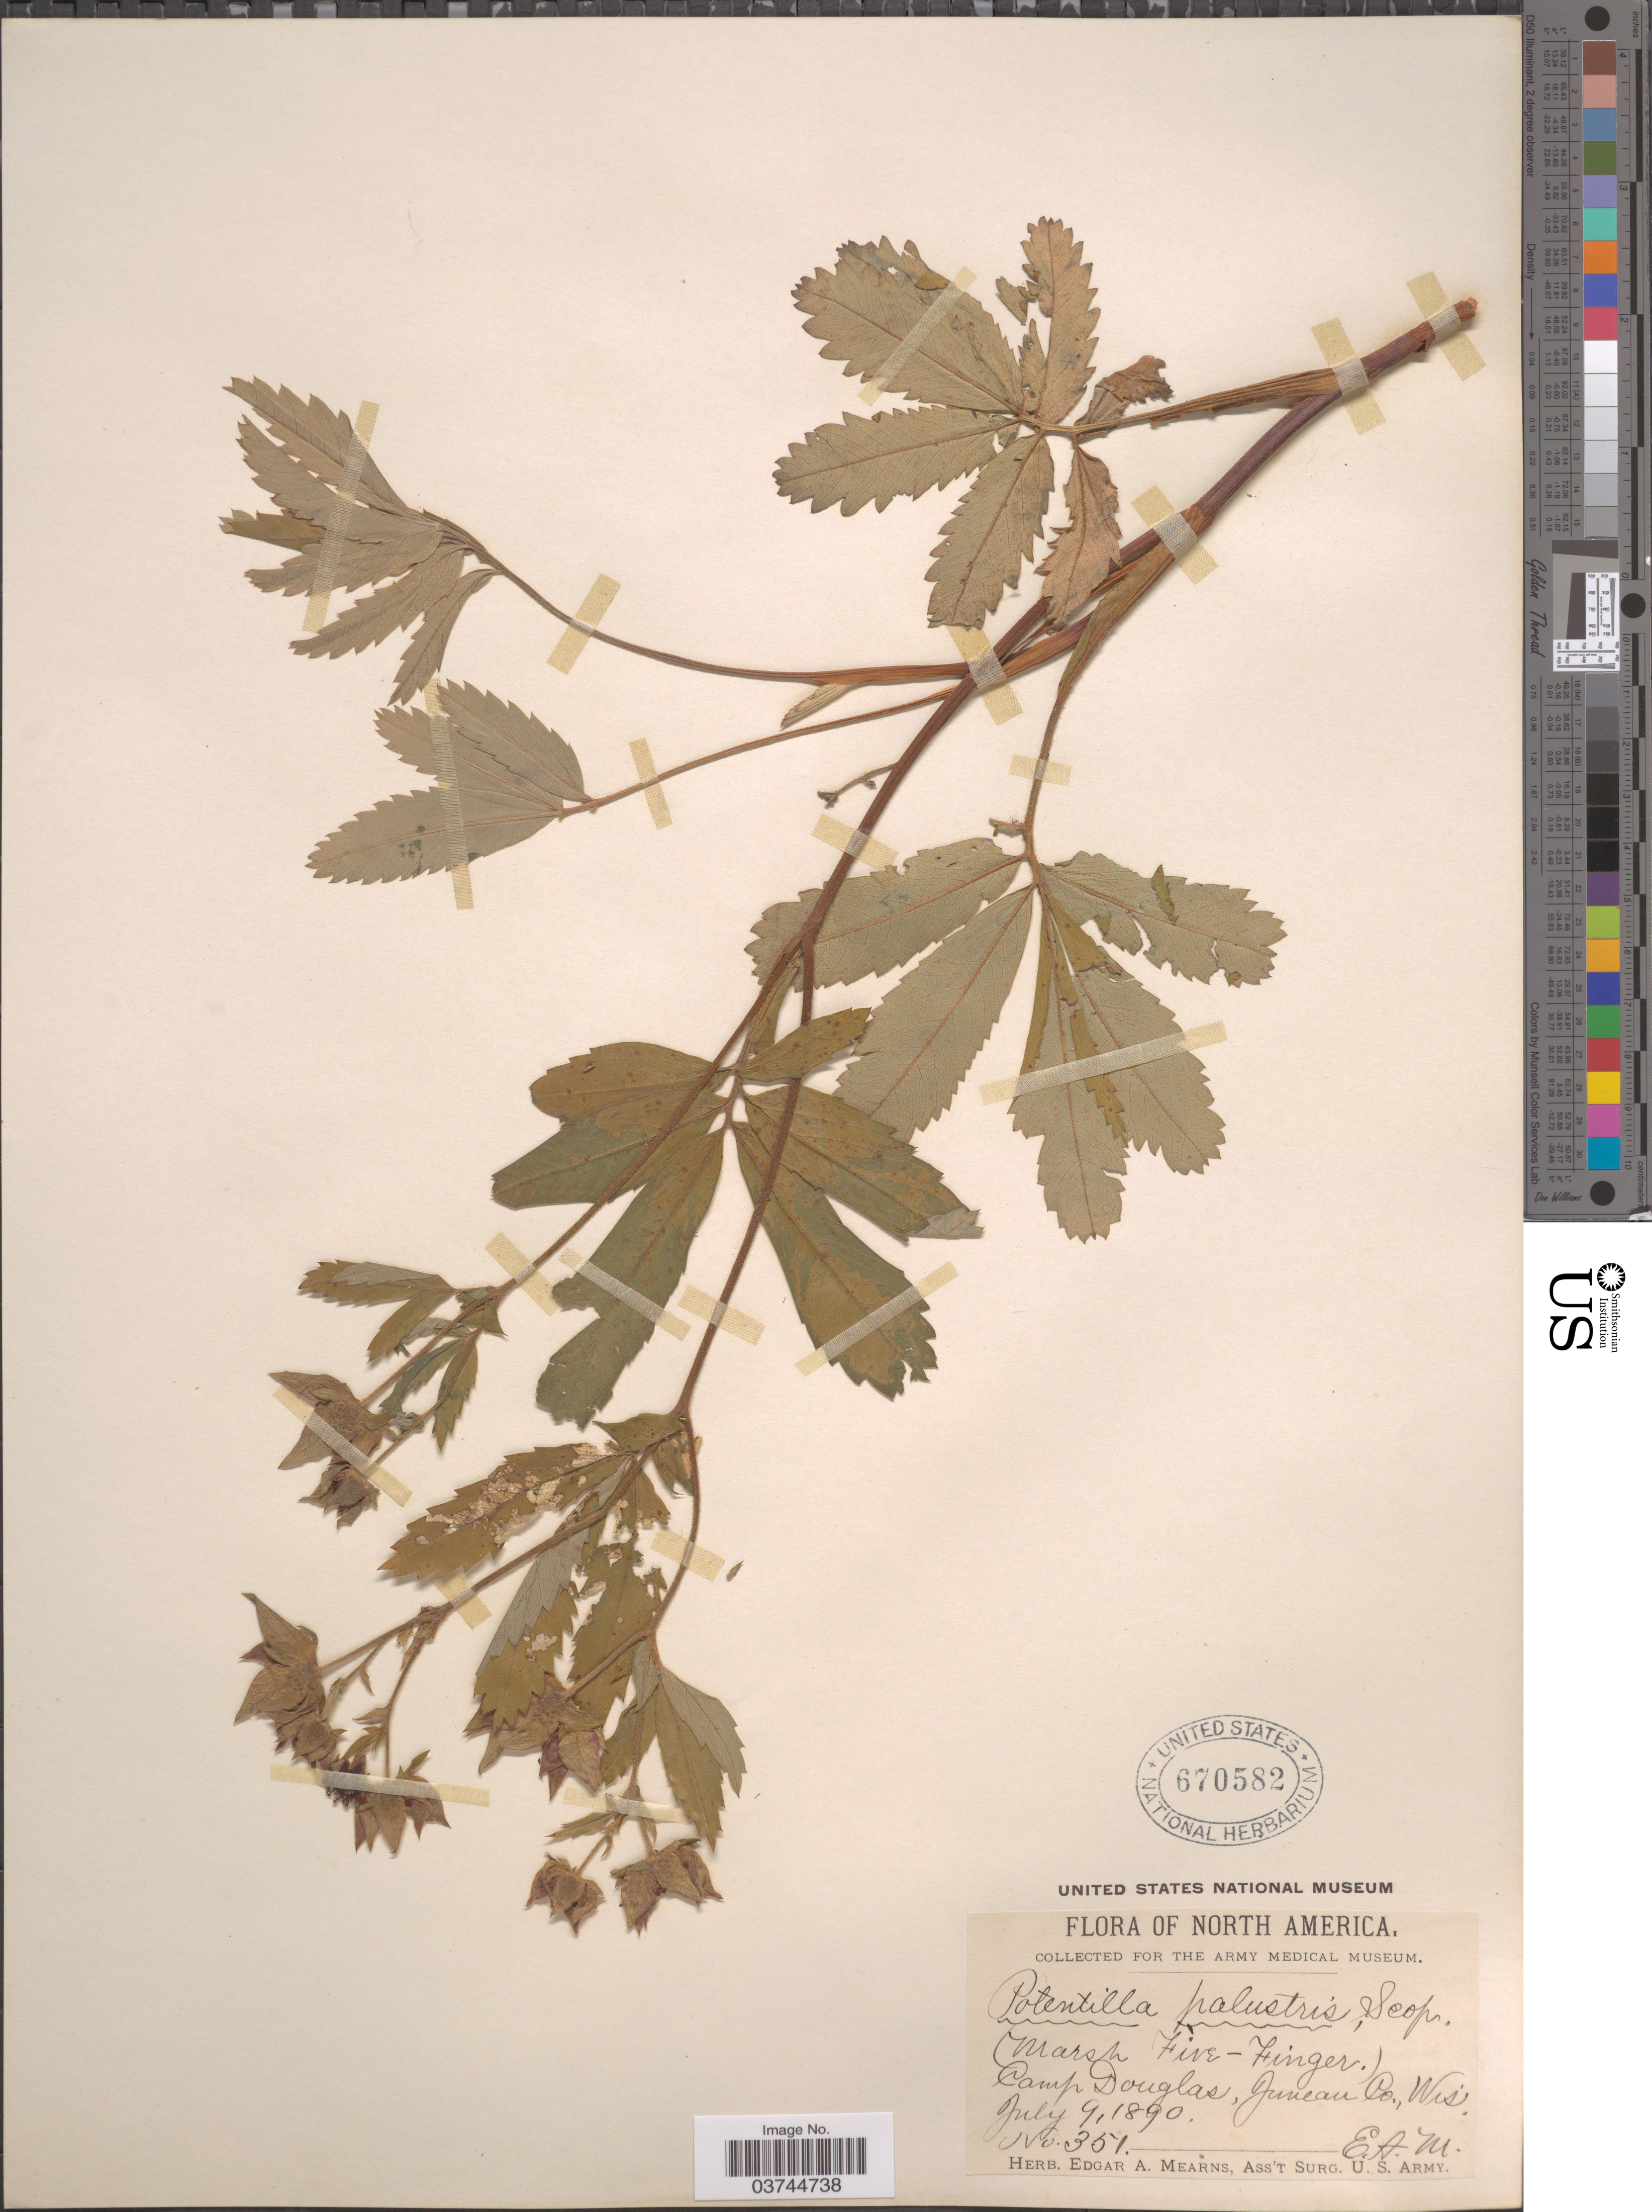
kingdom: Plantae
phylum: Tracheophyta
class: Magnoliopsida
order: Rosales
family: Rosaceae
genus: Comarum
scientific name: Comarum palustre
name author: L.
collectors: E. A. Mearns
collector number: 351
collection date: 1890-07-09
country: United States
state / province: Wisconsin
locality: Camp Douglas, Juneau Co.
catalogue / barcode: US 670582